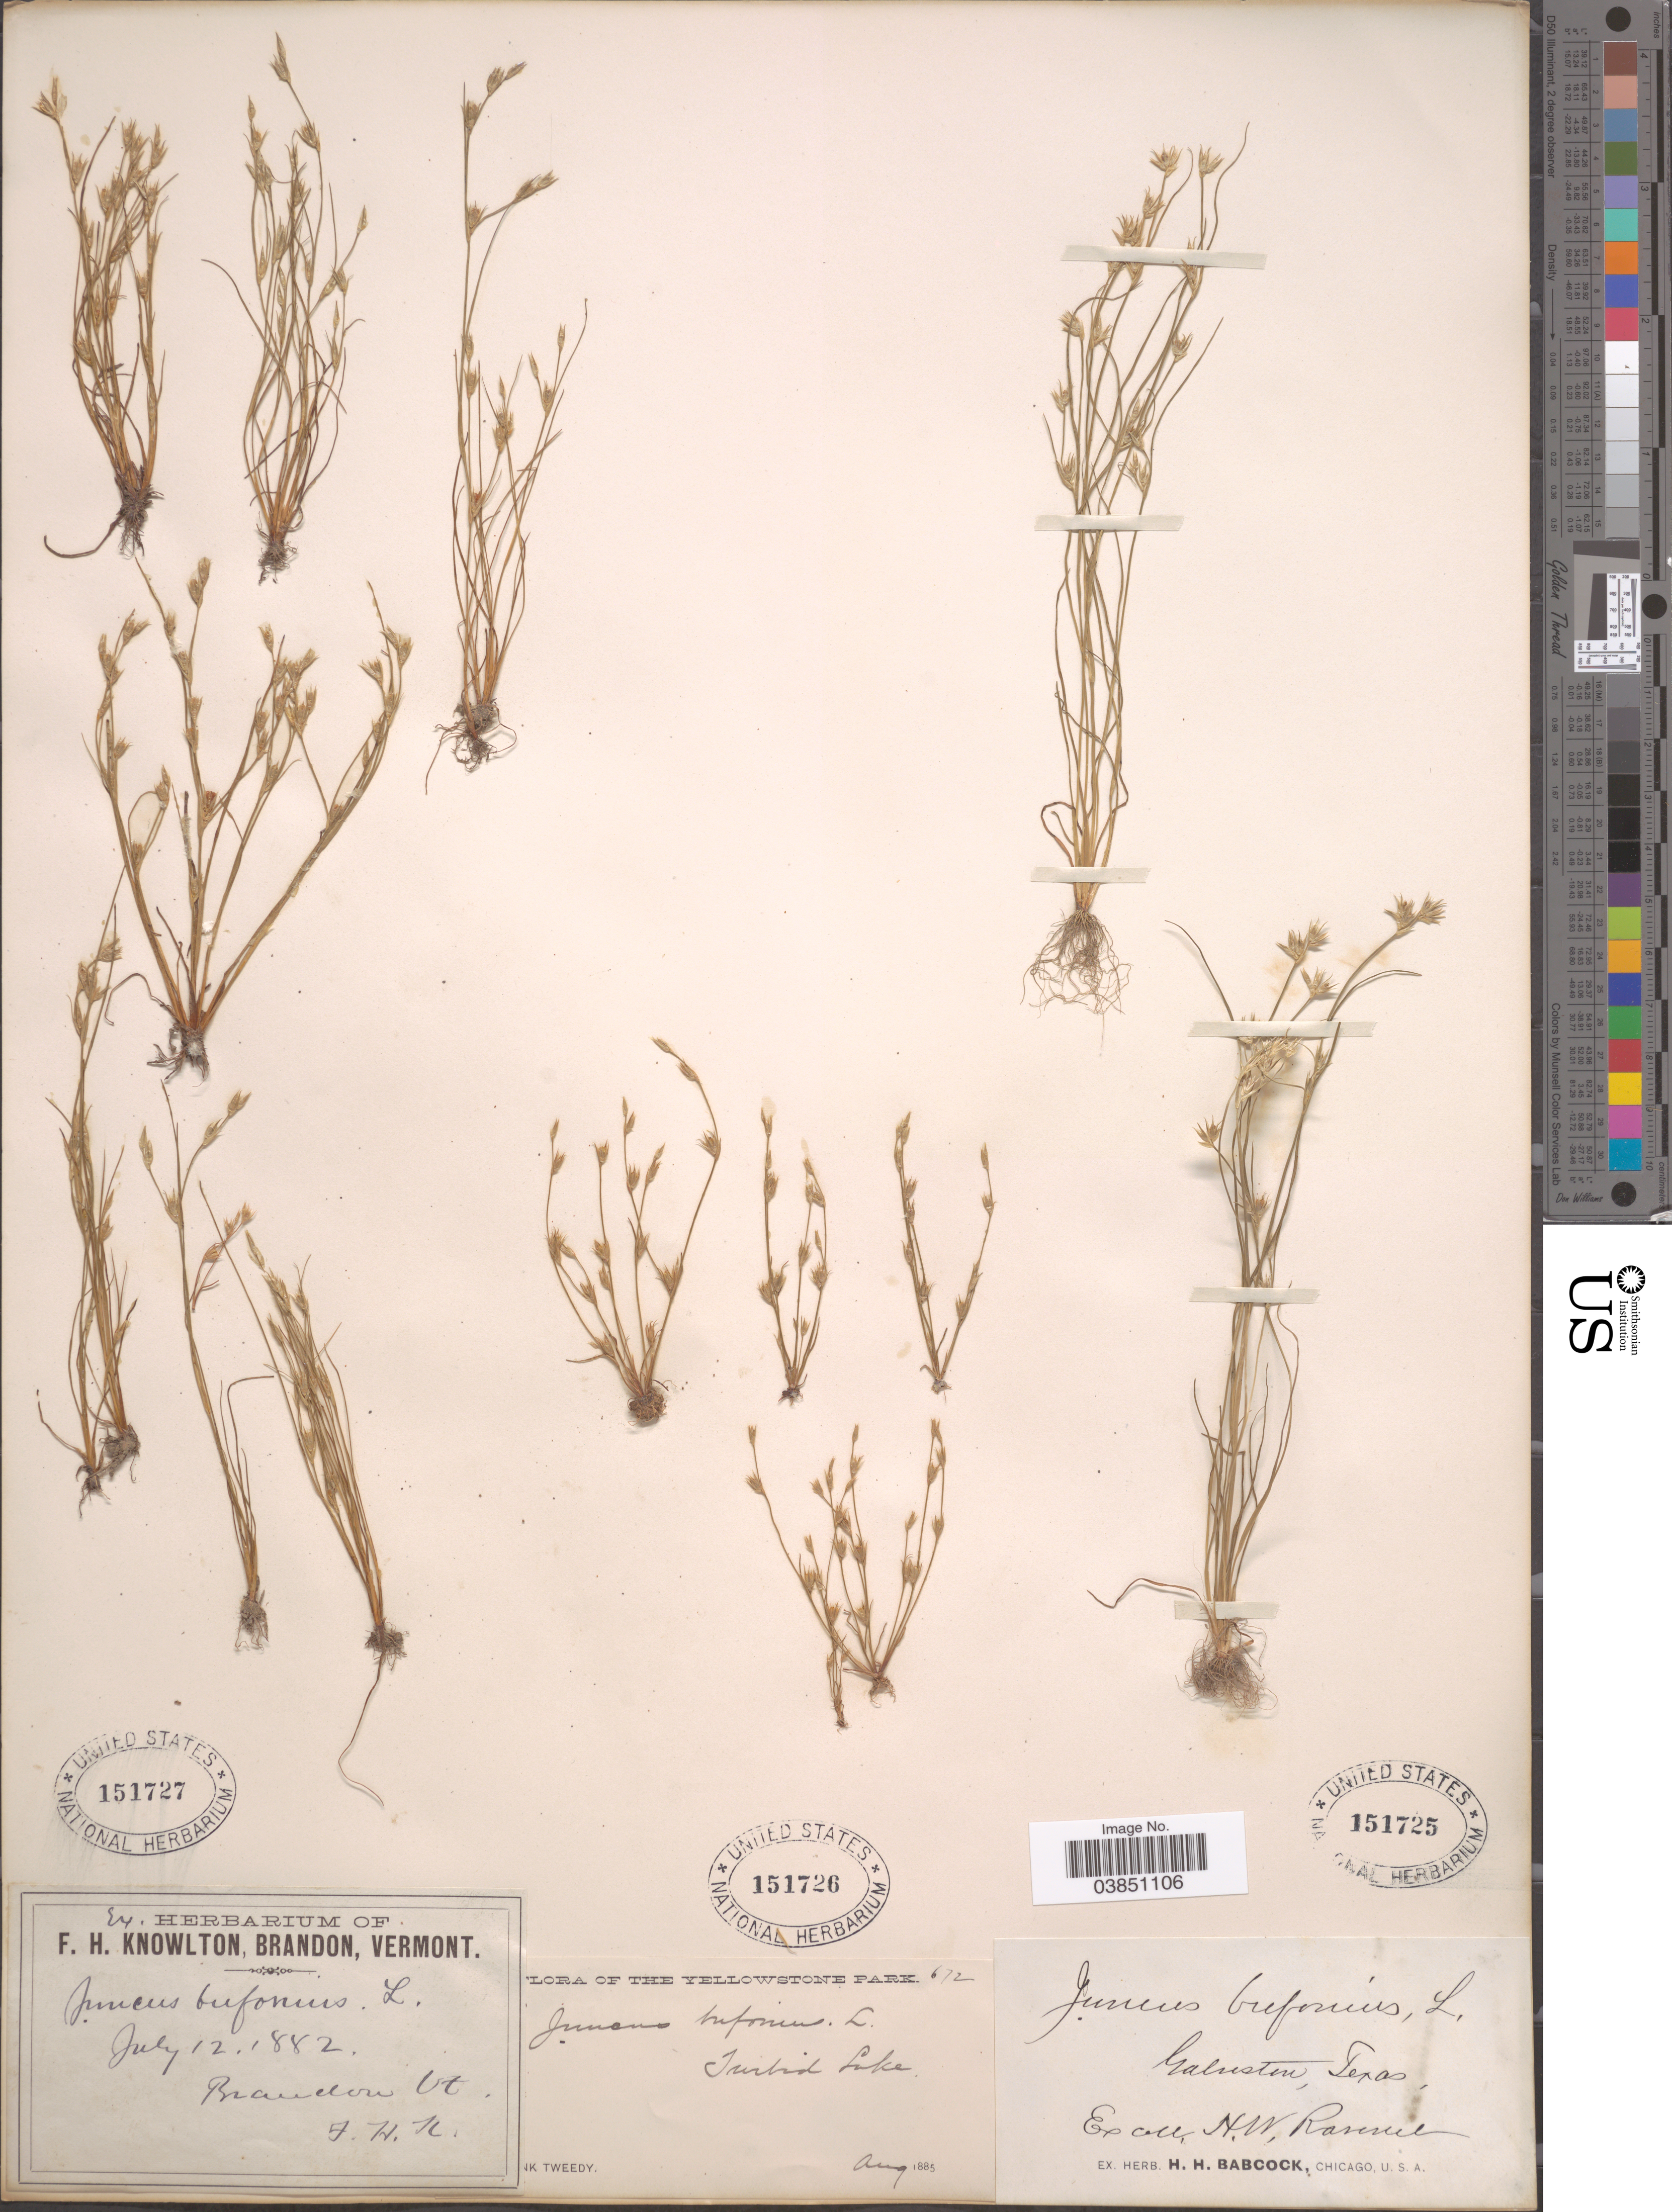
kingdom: Plantae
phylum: Tracheophyta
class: Liliopsida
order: Poales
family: Juncaceae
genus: Juncus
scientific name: Juncus bufonius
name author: L.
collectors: H. Ravenel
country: United States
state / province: Texas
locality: Galveston.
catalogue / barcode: US 151725-3